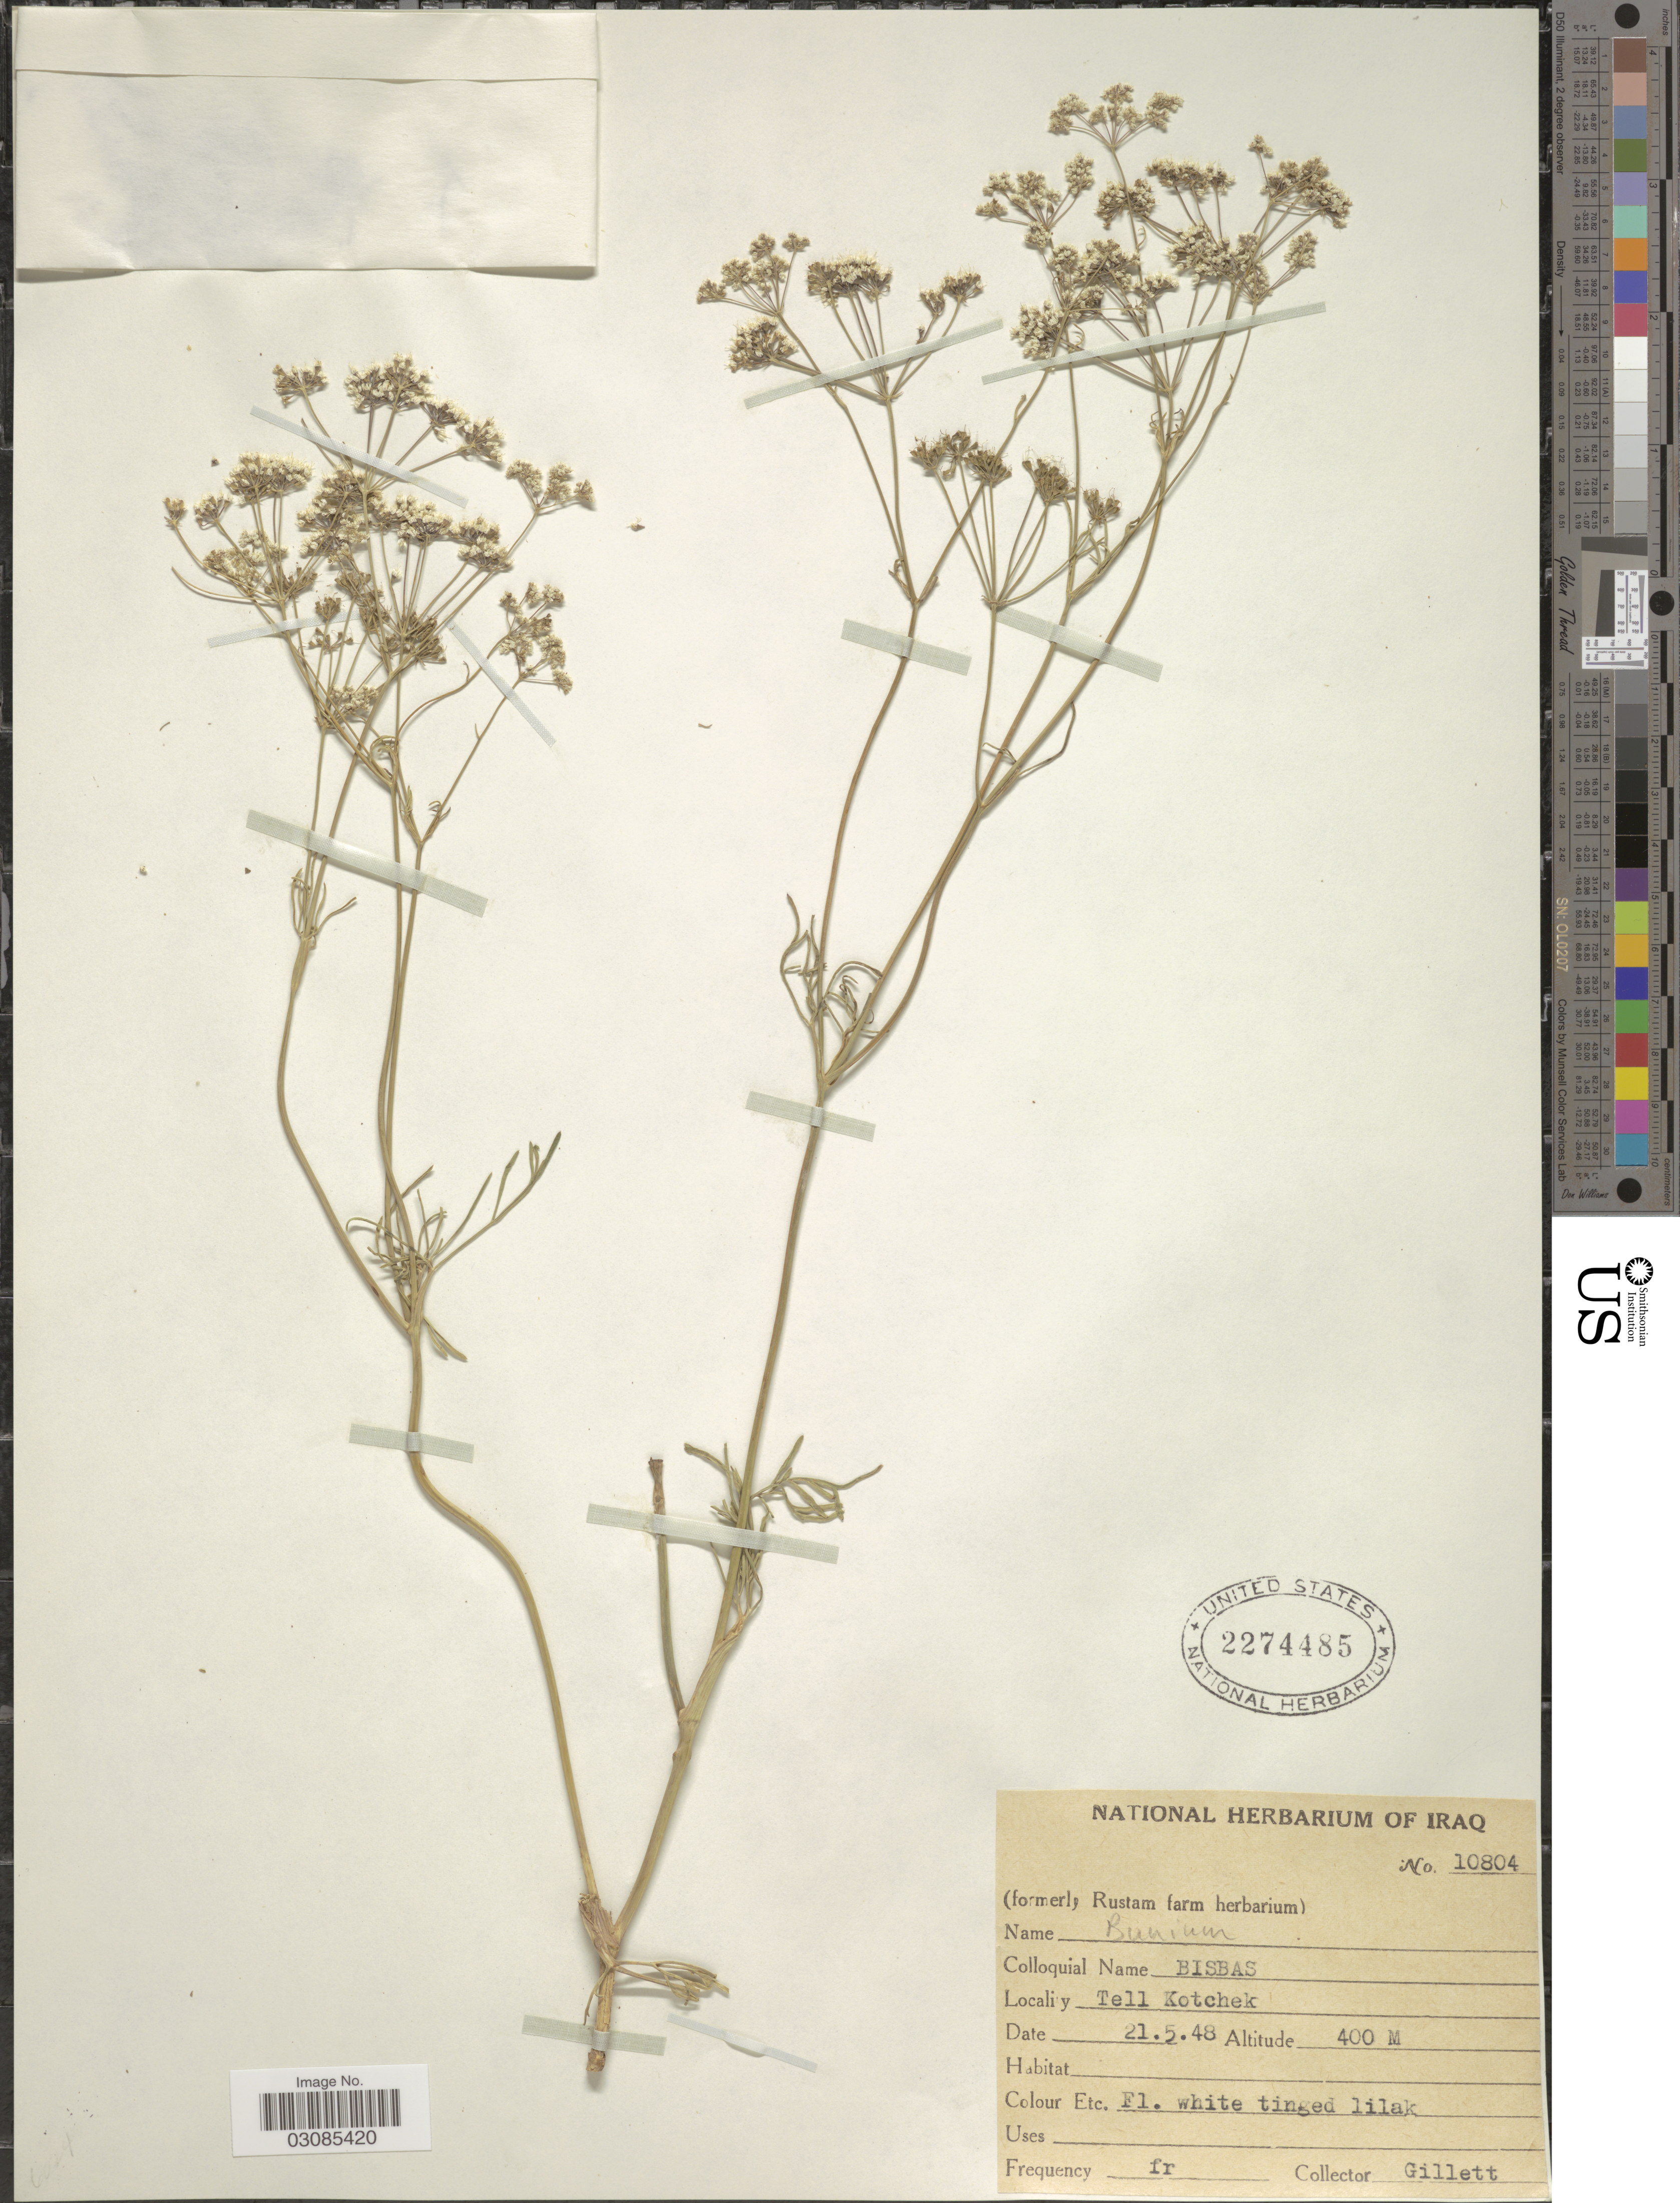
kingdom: Plantae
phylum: Tracheophyta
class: Magnoliopsida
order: Apiales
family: Apiaceae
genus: Bunium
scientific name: Bunium sp.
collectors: Gillett, --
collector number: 10804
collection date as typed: Transcribed d/m/y: 21/5/48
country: Iraq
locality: Tell Kotchek.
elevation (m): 400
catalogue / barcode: US 2274485